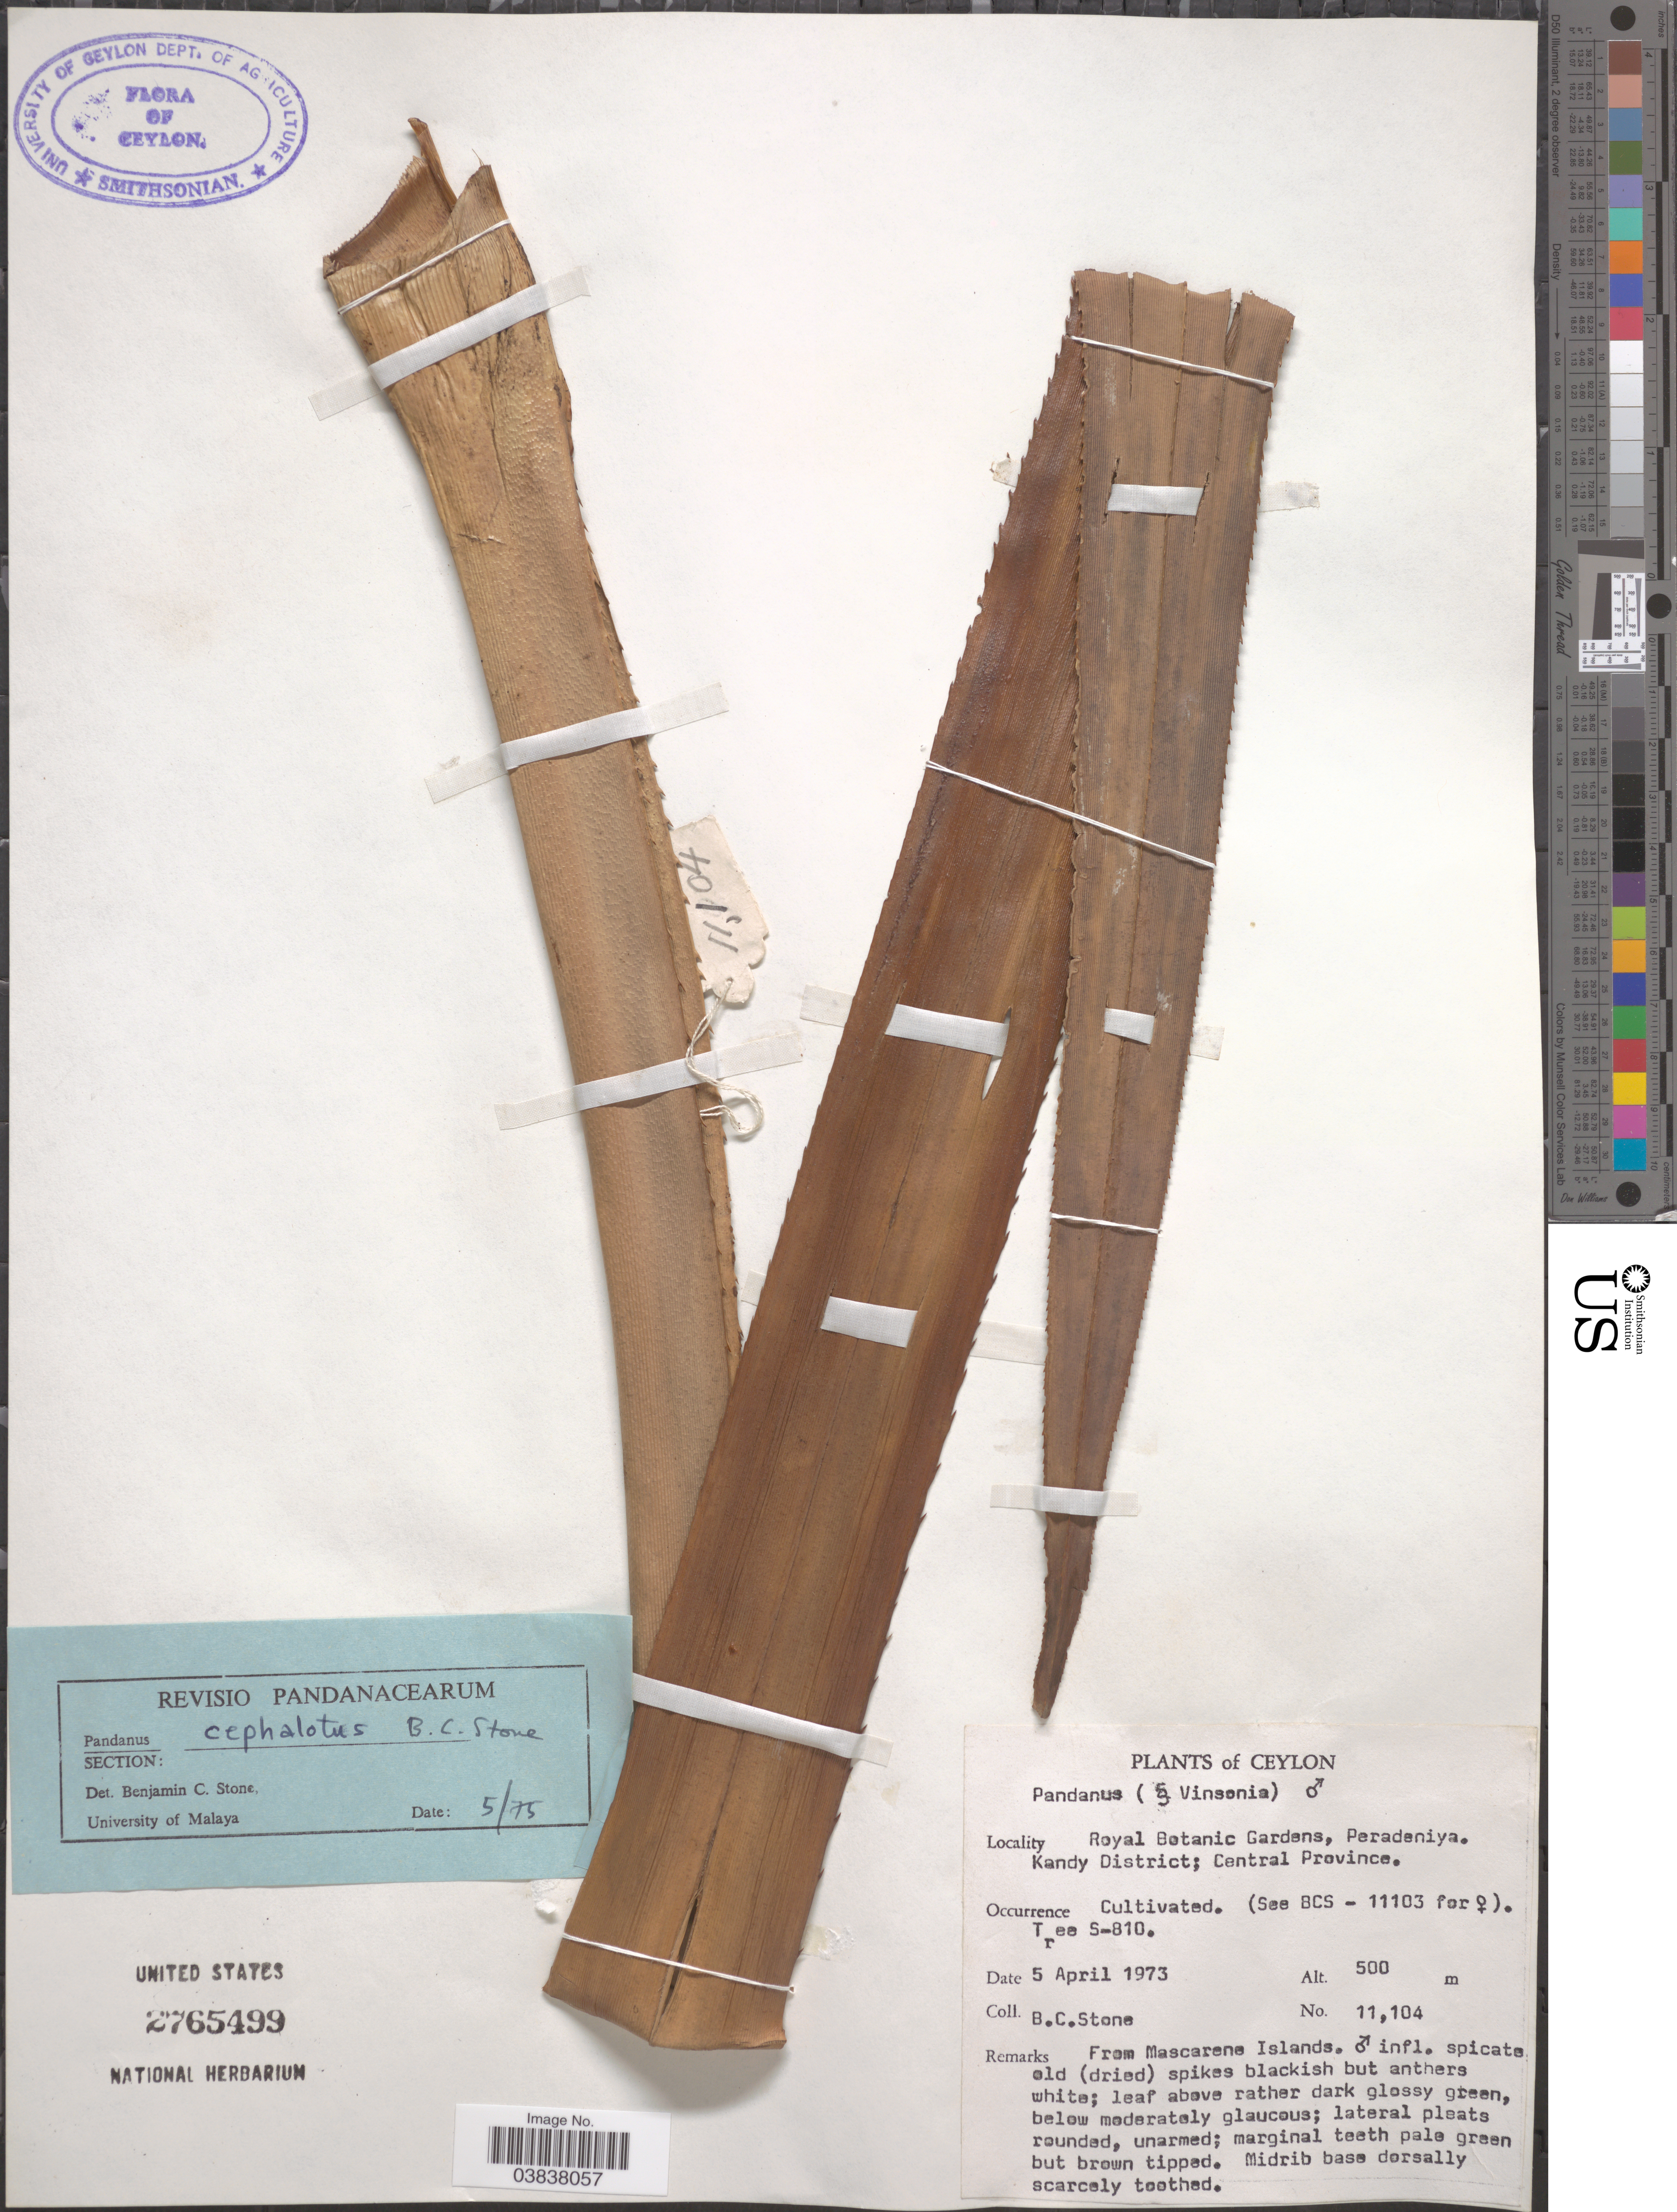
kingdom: Plantae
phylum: Tracheophyta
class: Liliopsida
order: Pandanales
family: Pandanaceae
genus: Pandanus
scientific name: Pandanus cephalotus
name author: B.C. Stone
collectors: B. C. Stone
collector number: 11104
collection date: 1973-04-05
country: Sri Lanka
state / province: Central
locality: Ceylon. Royal Botanic Gardens, Paradeniya. Kandy District.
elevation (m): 500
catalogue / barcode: US 2765499